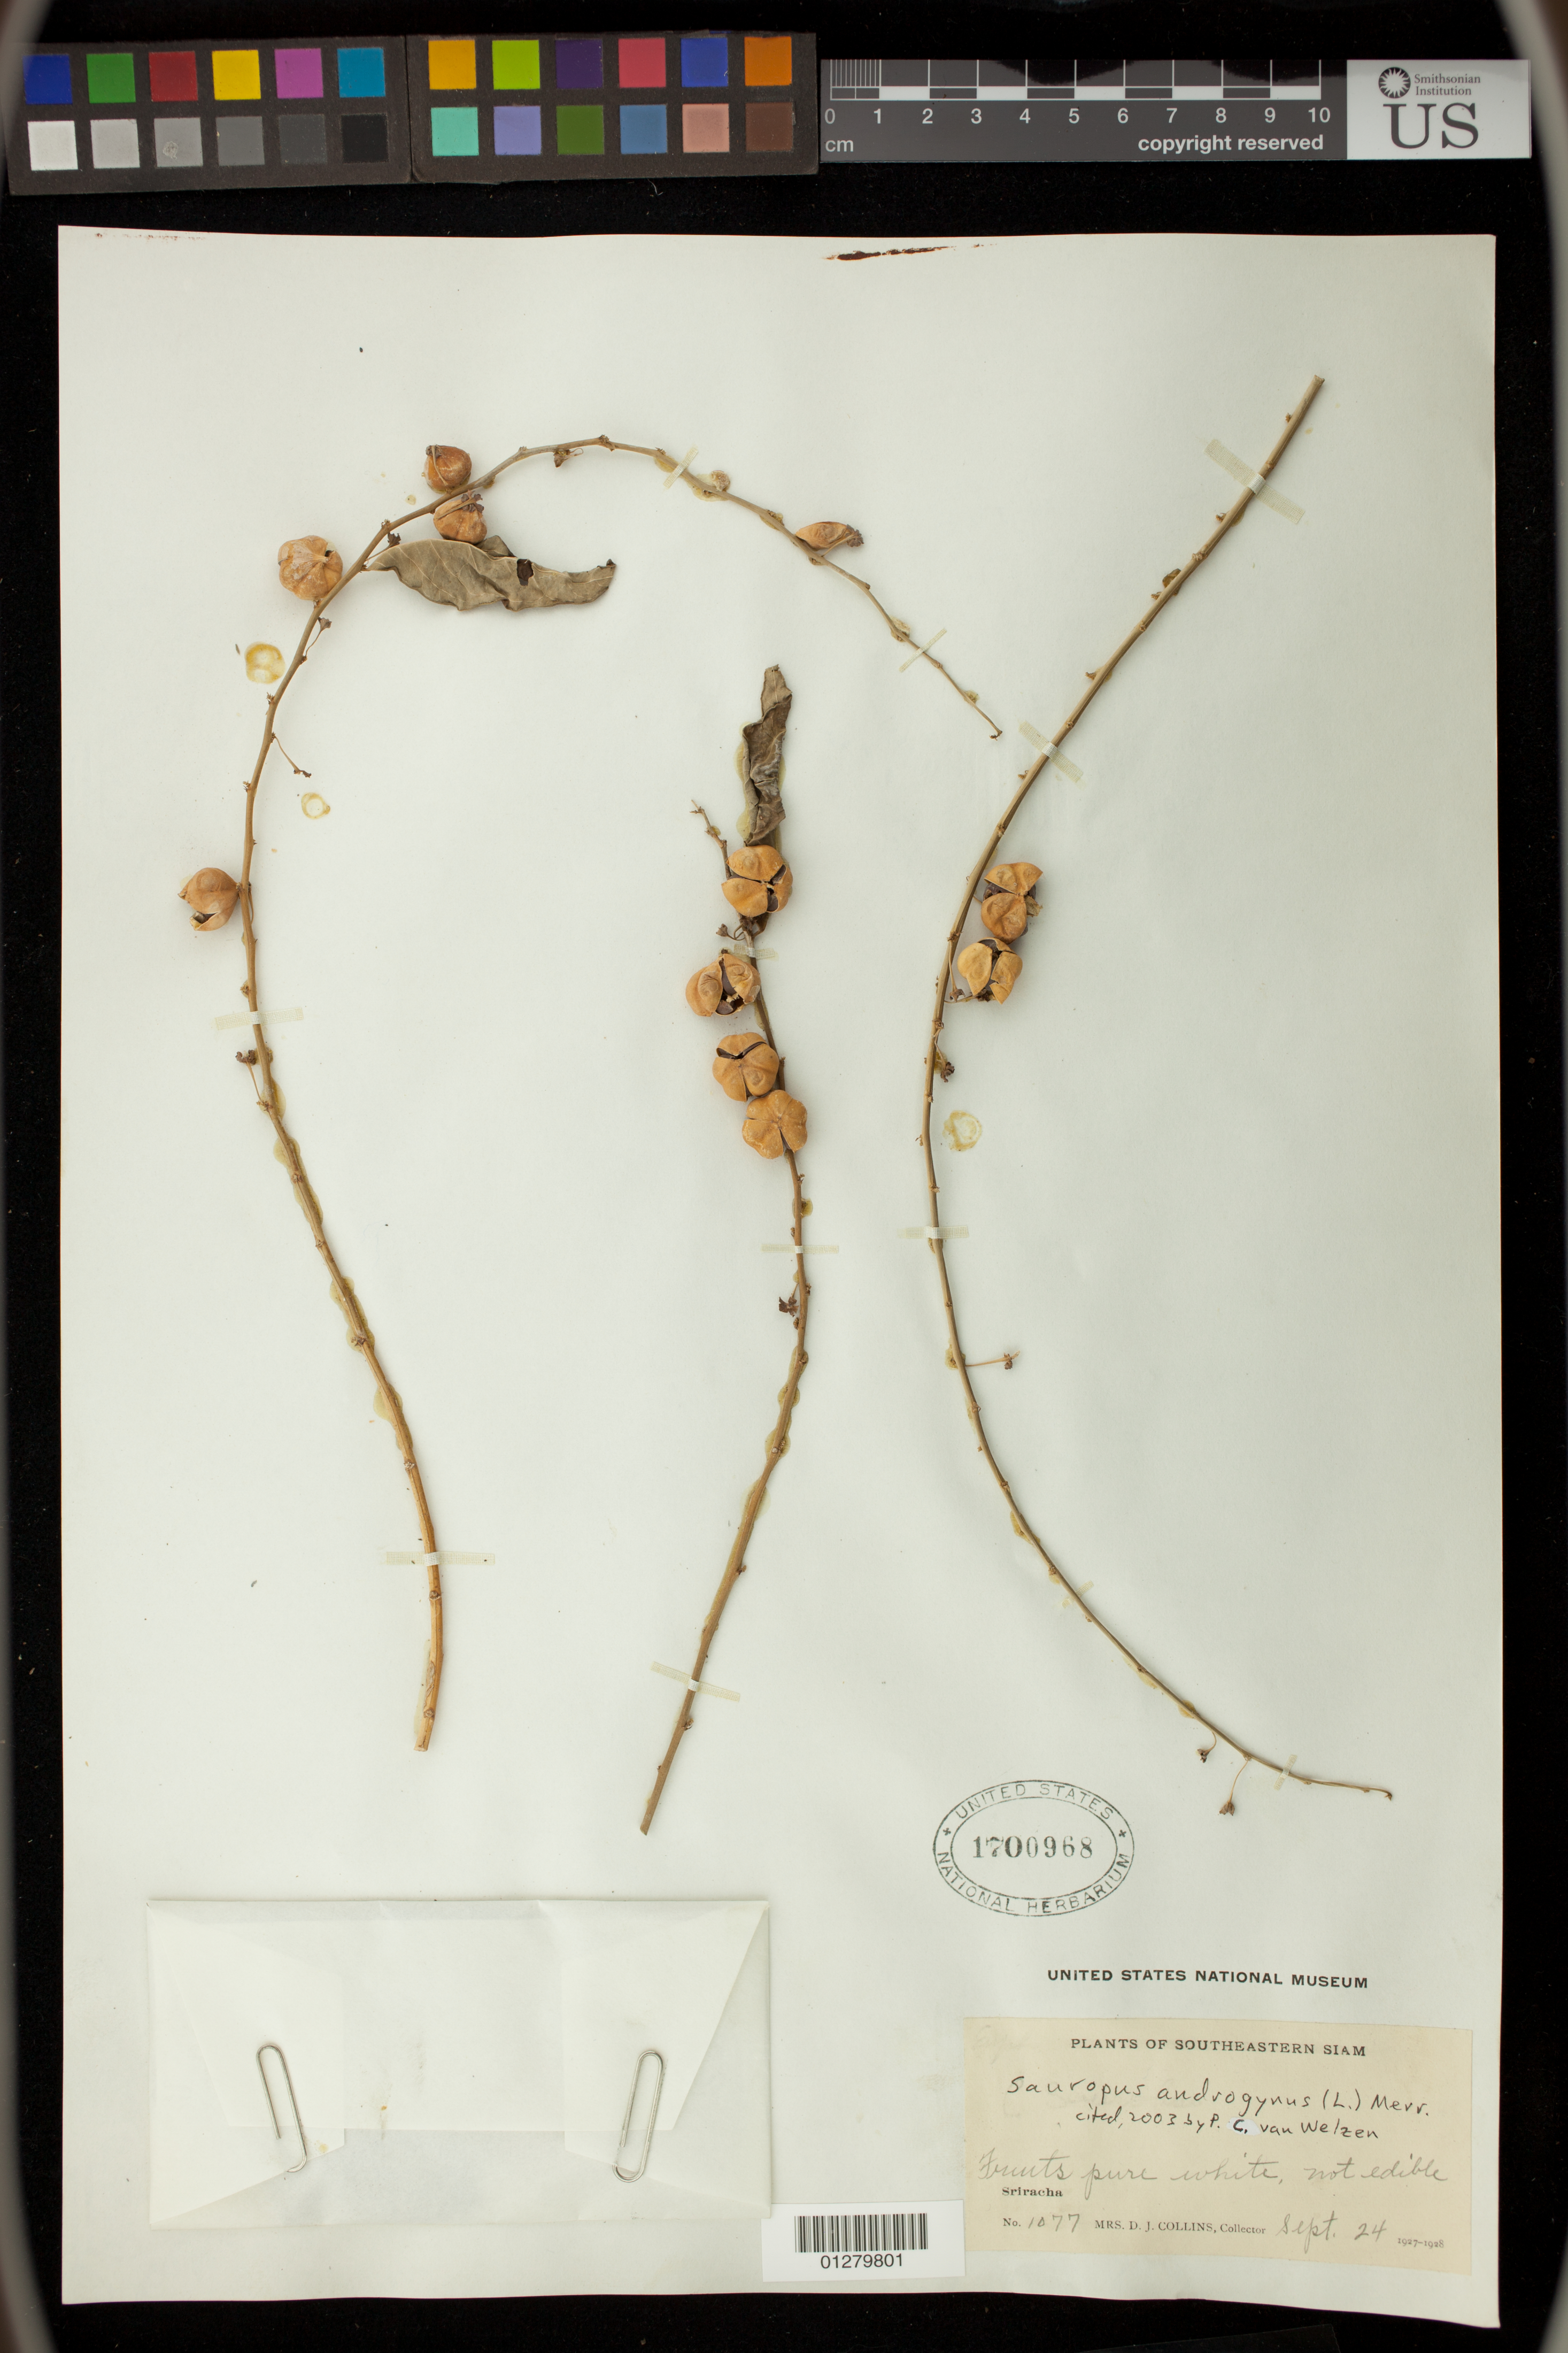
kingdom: Plantae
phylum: Tracheophyta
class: Magnoliopsida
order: Malpighiales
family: Phyllanthaceae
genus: Sauropus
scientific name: Sauropus androgynus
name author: (L.) Merr.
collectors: Mrs. D. J. Collins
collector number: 1077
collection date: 1927-09-24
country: Thailand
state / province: Chon Buri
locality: Sriracha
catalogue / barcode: US 1700968